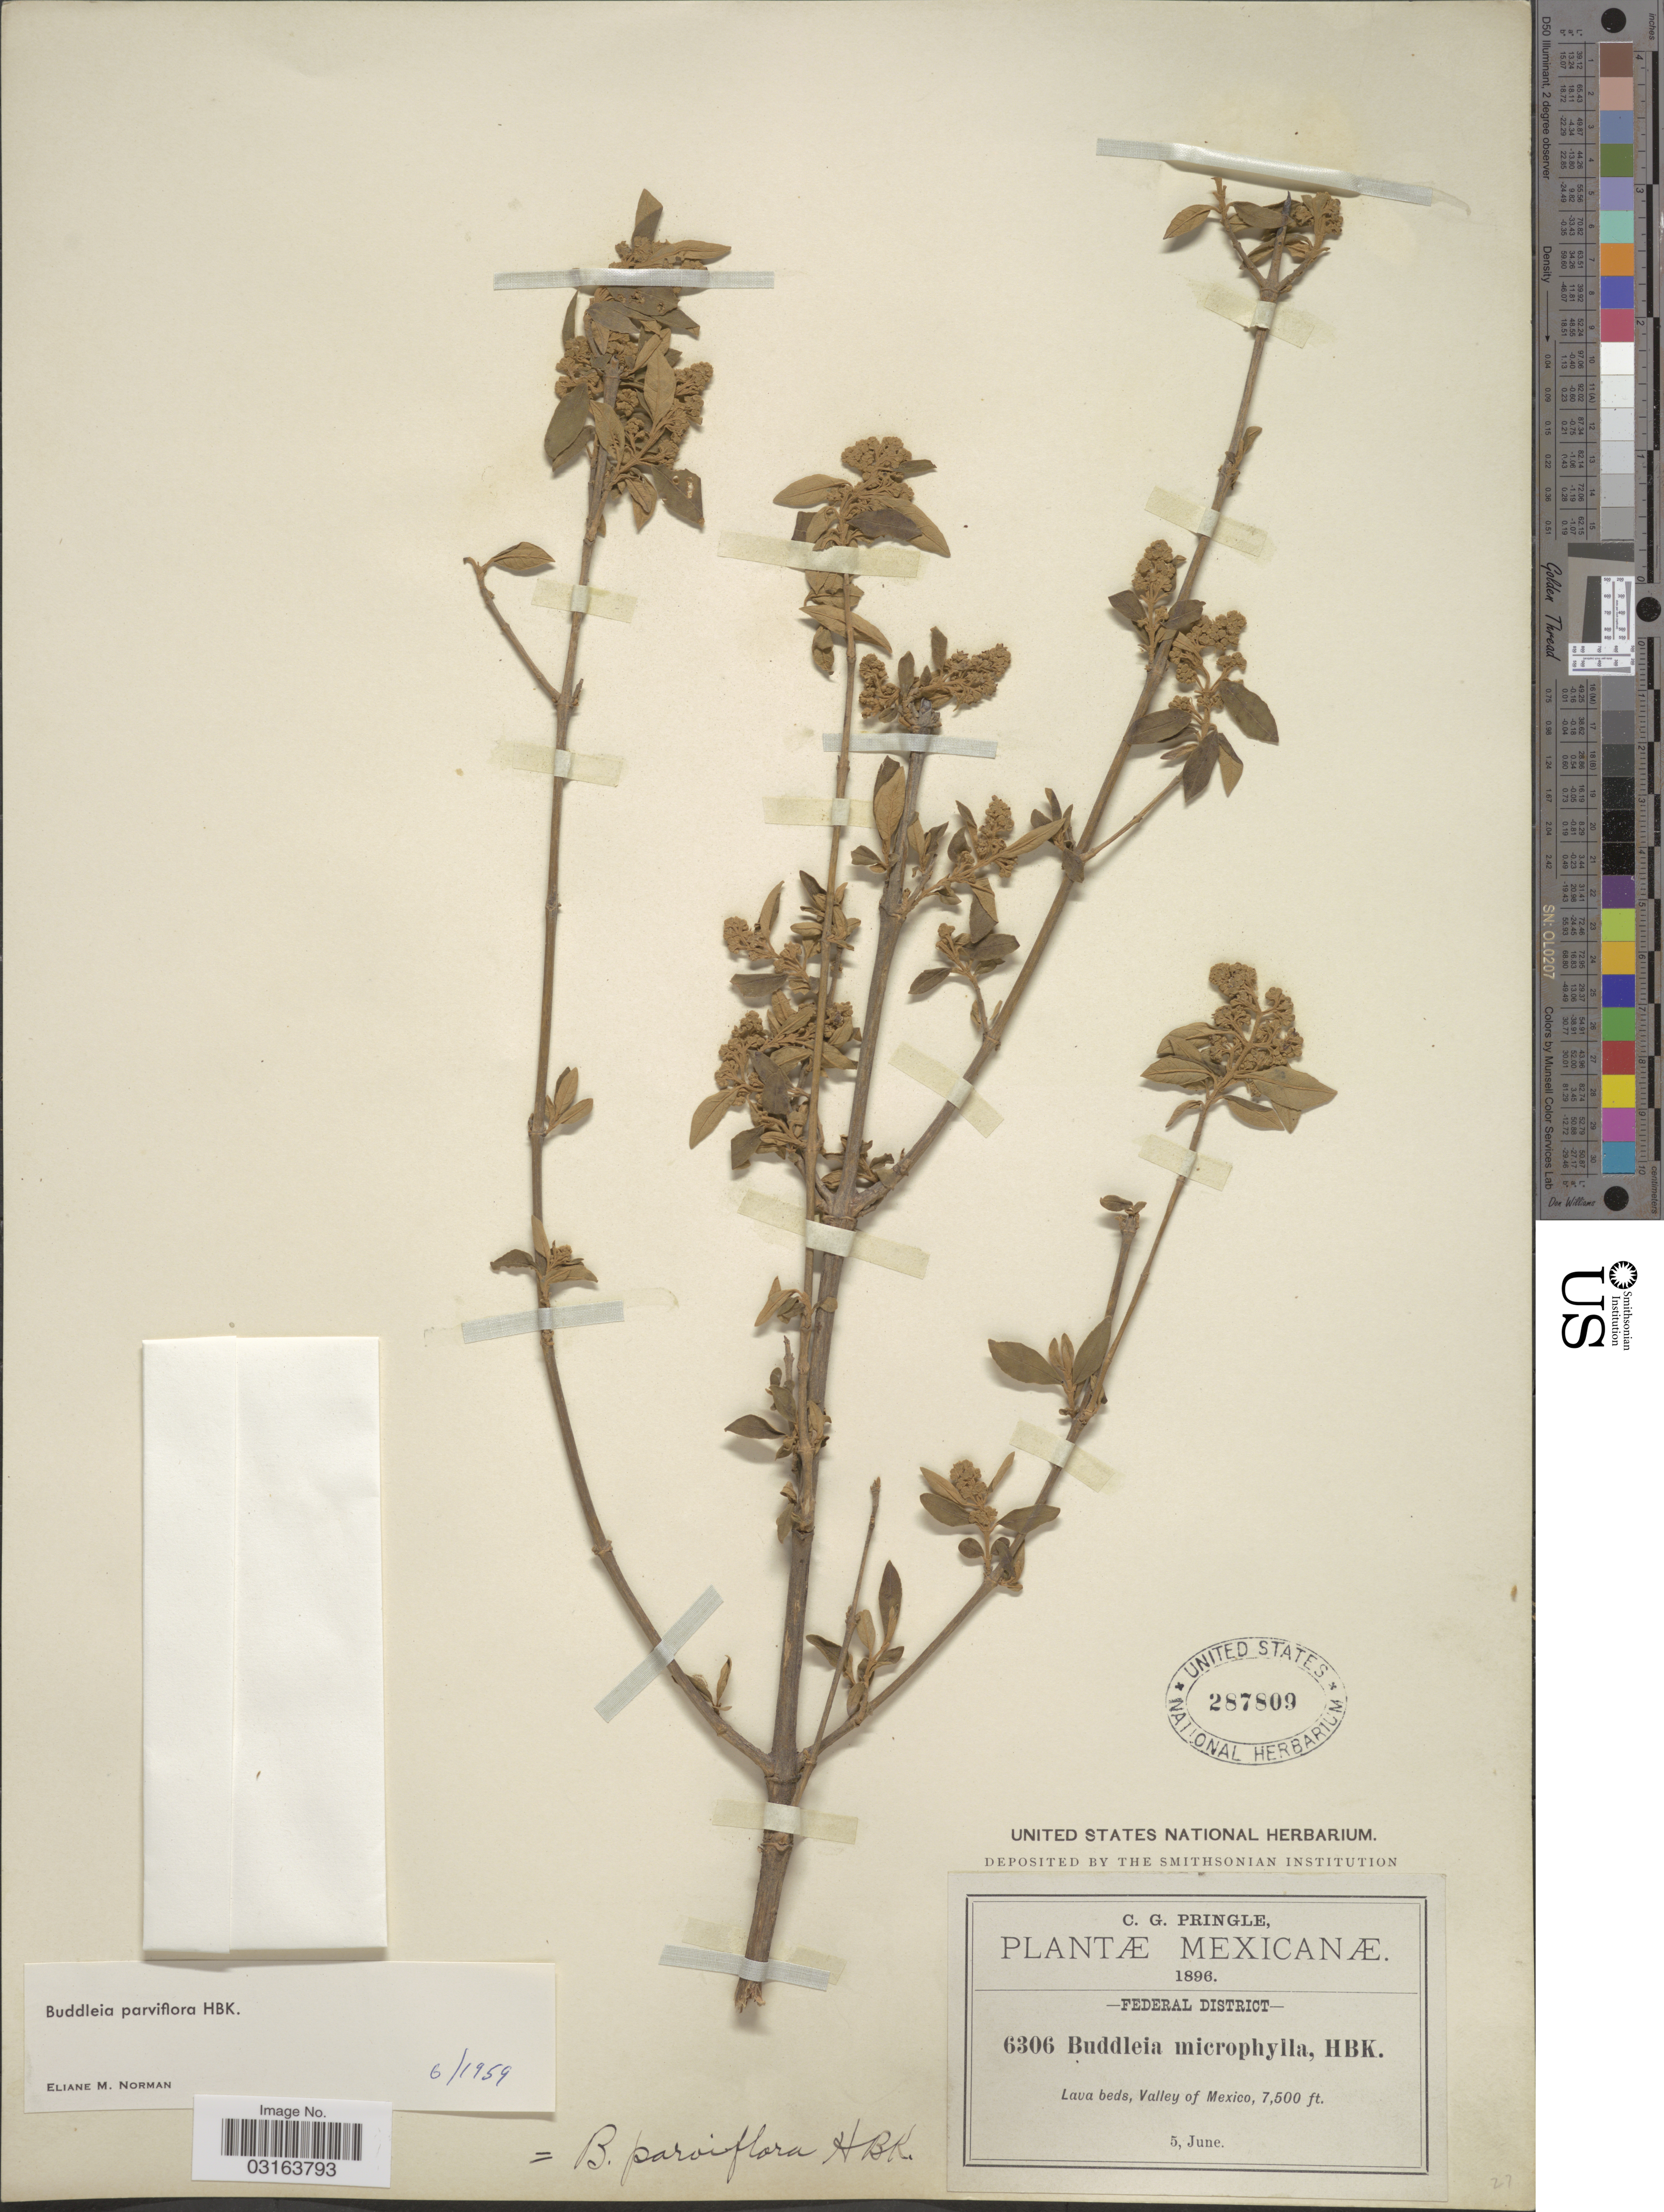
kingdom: Plantae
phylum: Tracheophyta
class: Magnoliopsida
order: Lamiales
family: Scrophulariaceae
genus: Buddleja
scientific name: Buddleja parviflora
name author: Kunth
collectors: C. G. Pringle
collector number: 6306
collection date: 1896-06-05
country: Mexico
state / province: Distrito Federal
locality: Federal District. Lava beds, Valley of Mexico.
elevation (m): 2286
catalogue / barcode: US 287809